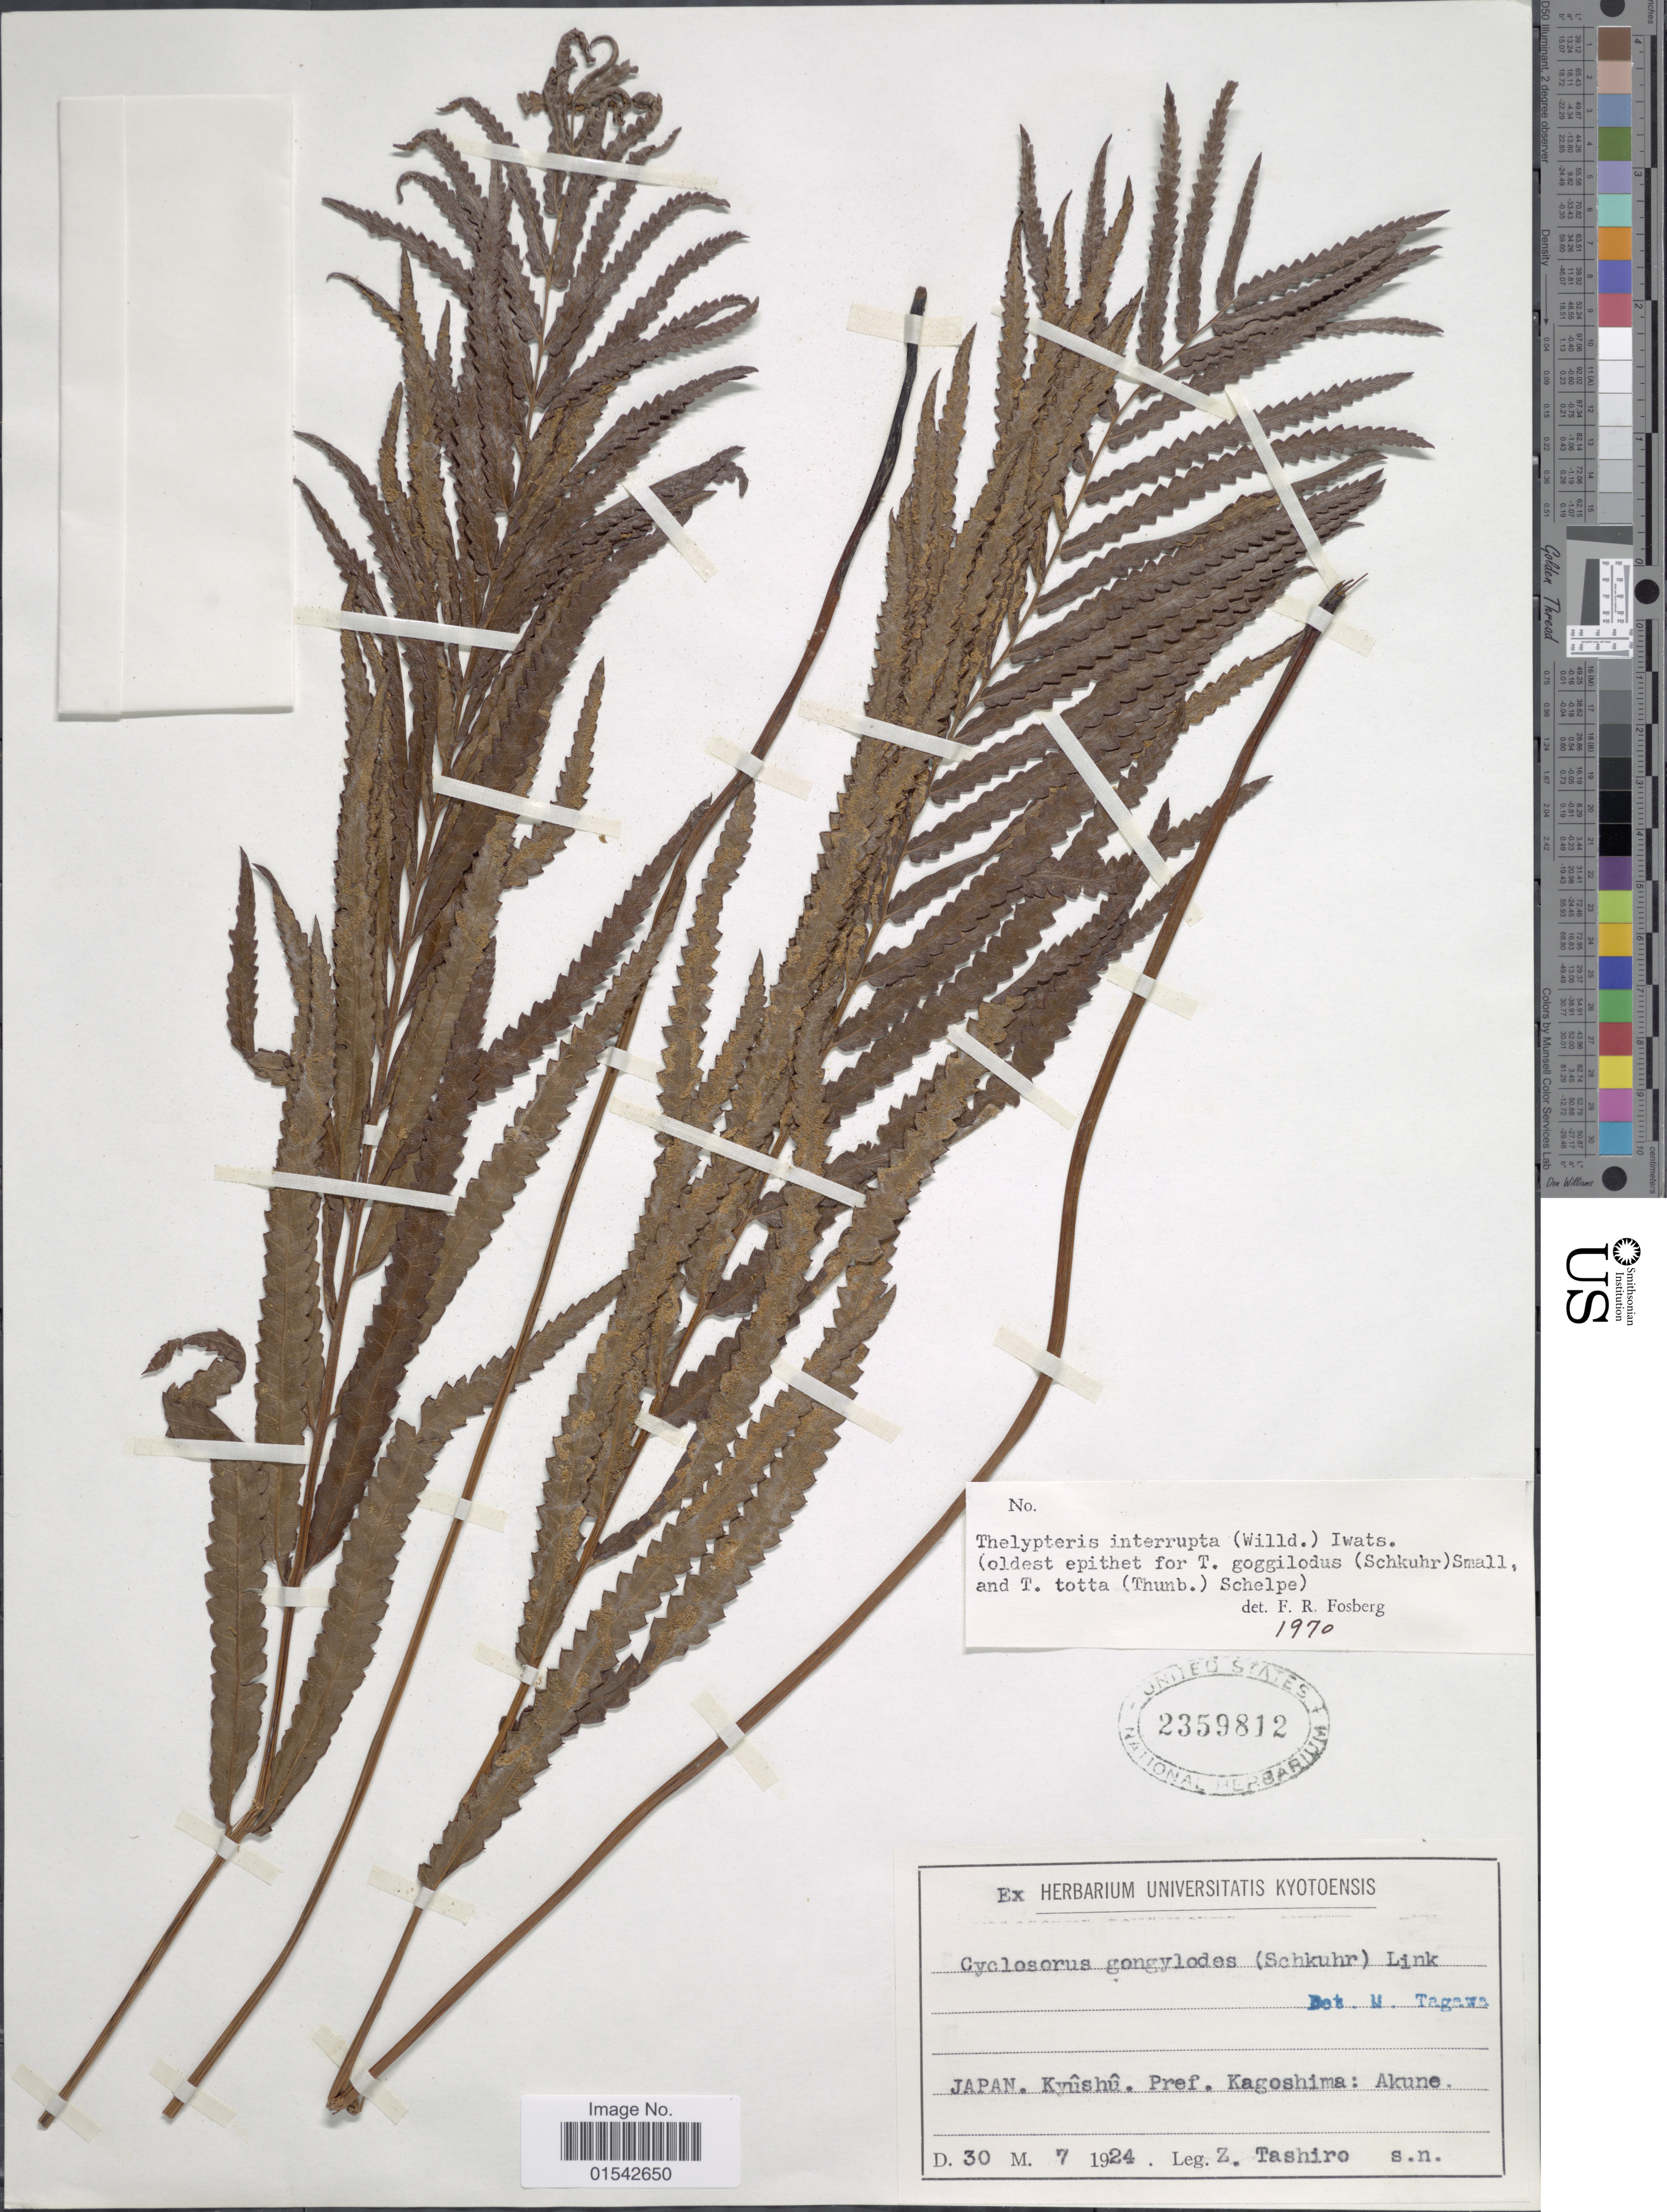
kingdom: Plantae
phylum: Tracheophyta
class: Polypodiopsida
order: Polypodiales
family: Thelypteridaceae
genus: Cyclosorus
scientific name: Cyclosorus interruptus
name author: (Willd.) H. Itô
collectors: Z. Tashiro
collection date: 1924-07-30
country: Japan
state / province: Kagosima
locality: Kyûshû: Akune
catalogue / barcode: US 2359812